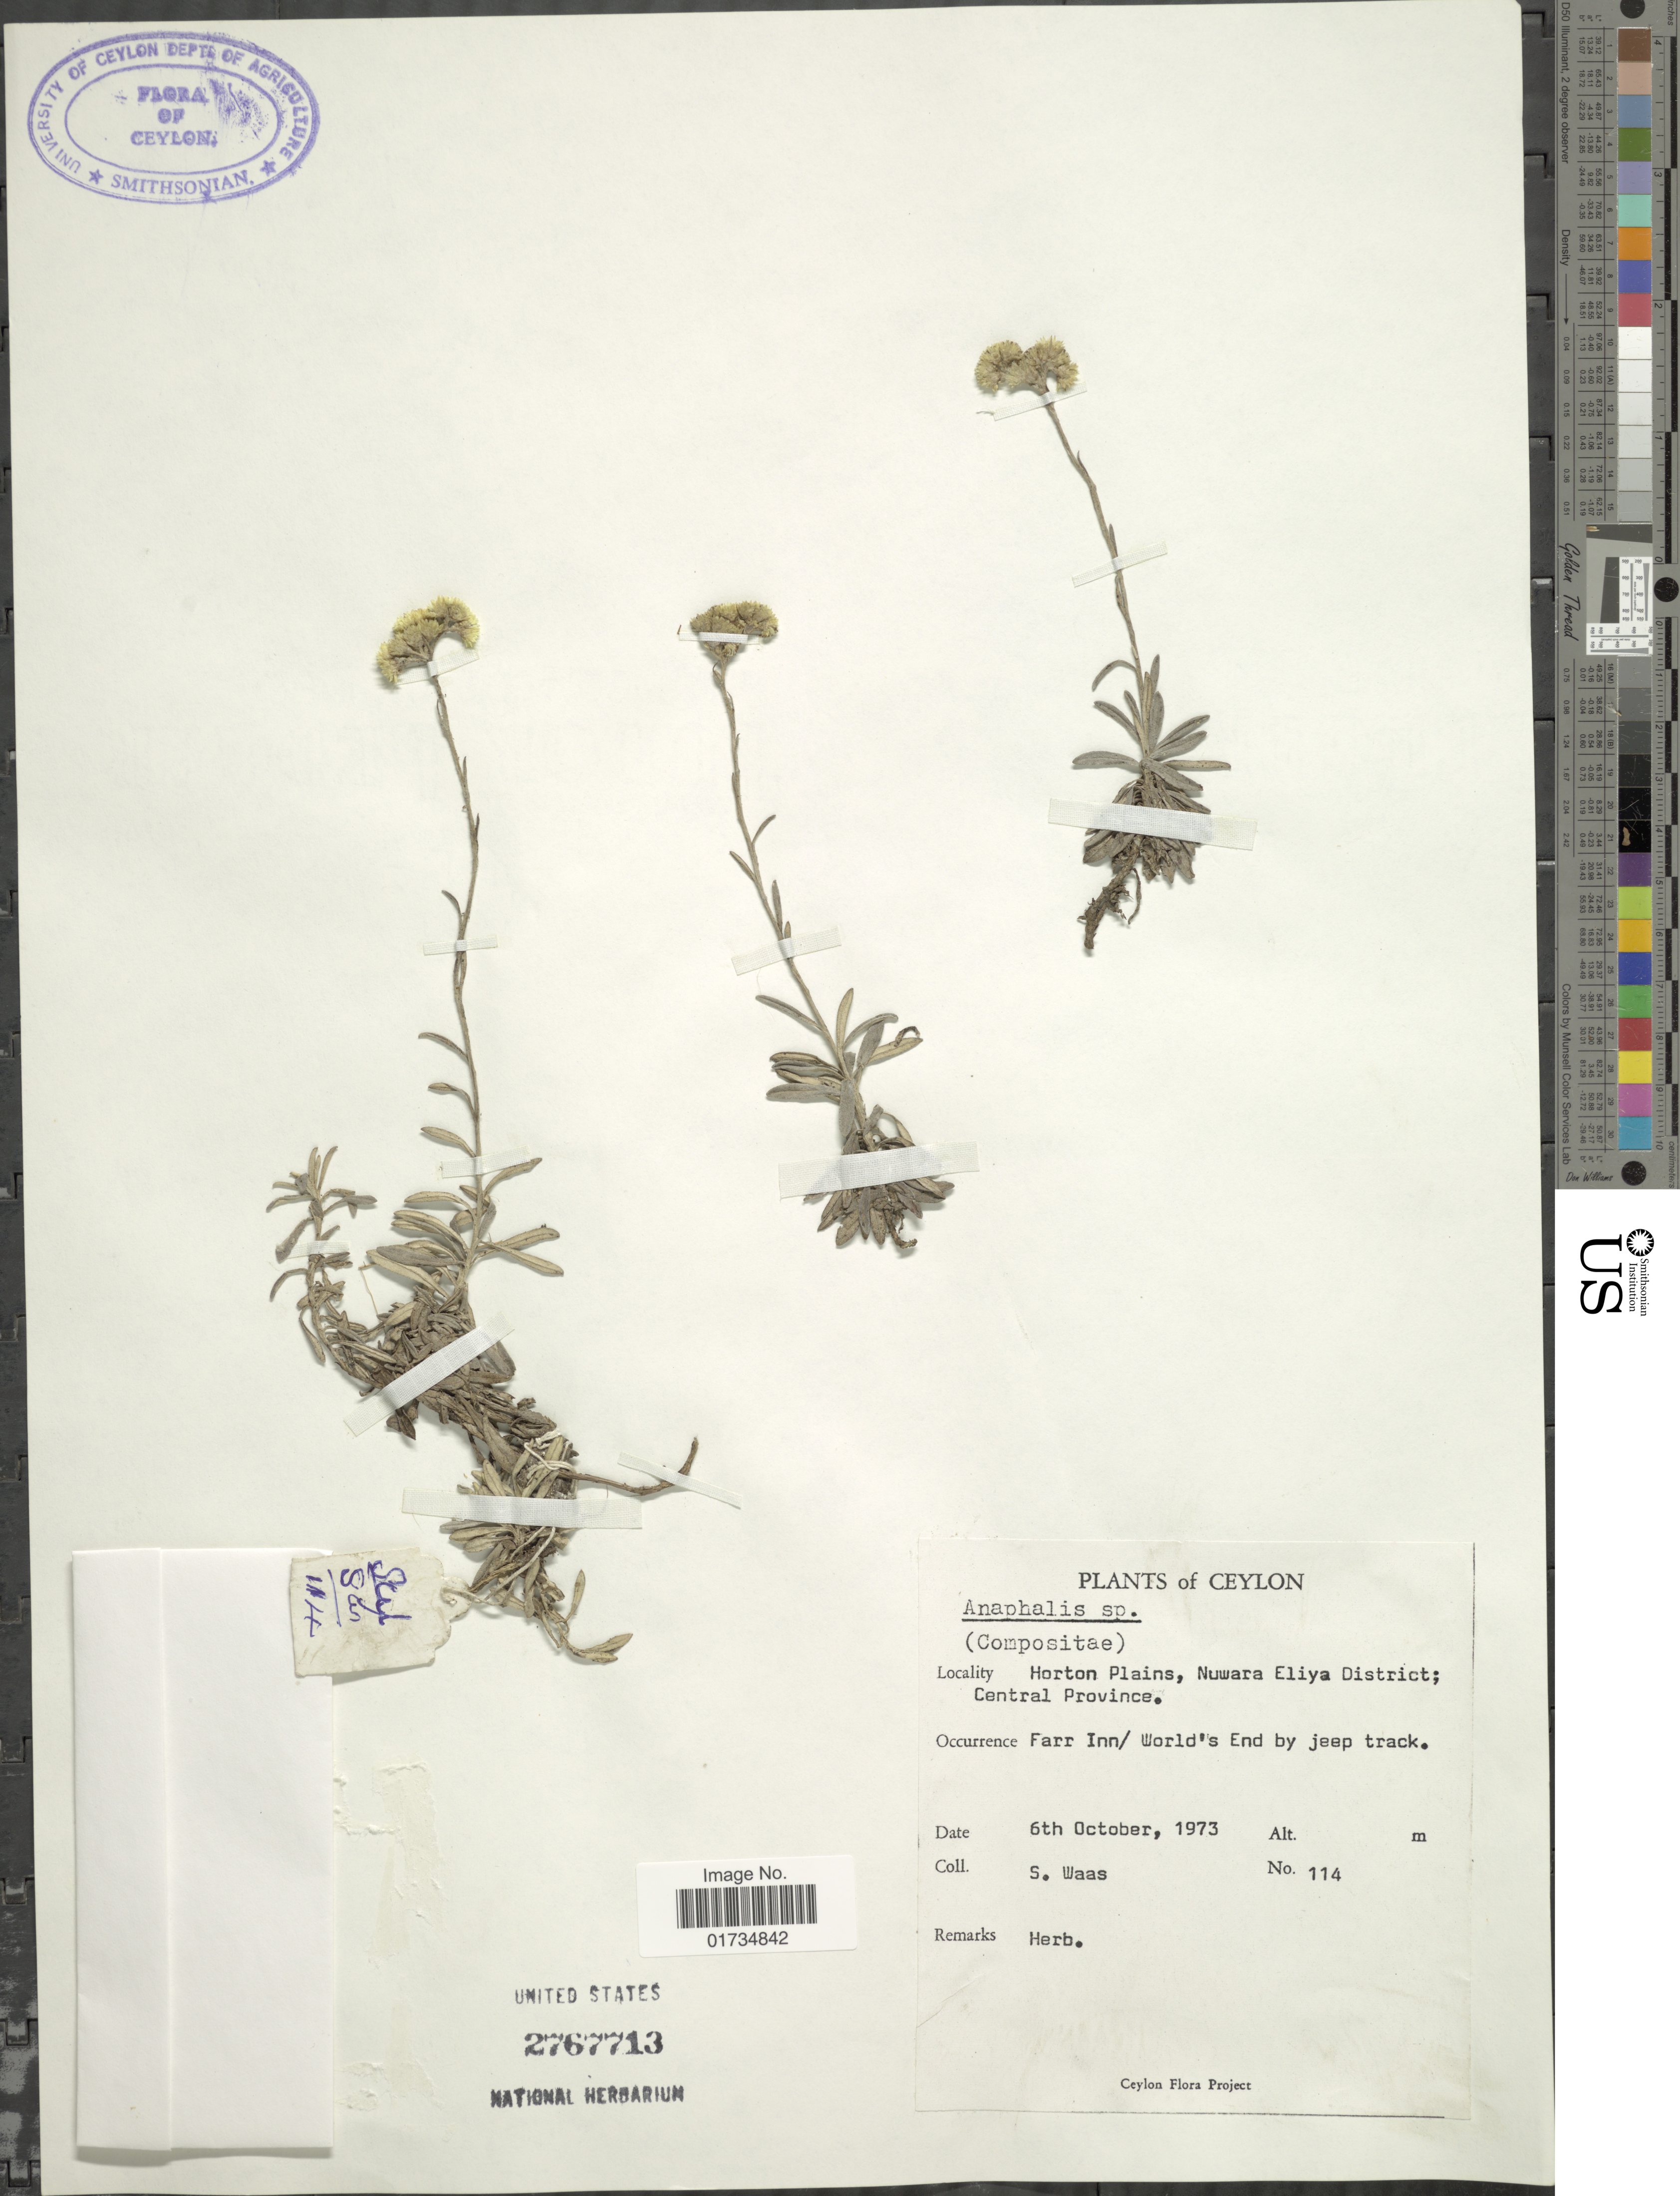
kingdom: Plantae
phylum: Tracheophyta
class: Magnoliopsida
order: Asterales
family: Asteraceae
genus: Anaphalis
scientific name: Anaphalis pelliculata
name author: Trimen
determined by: Chen, Y. S.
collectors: S. Waas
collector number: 114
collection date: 1973-10-06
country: Sri Lanka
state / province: Central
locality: Ceylon. Horton Plains. Nuwara Eliya District; Central Province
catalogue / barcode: US 2767713